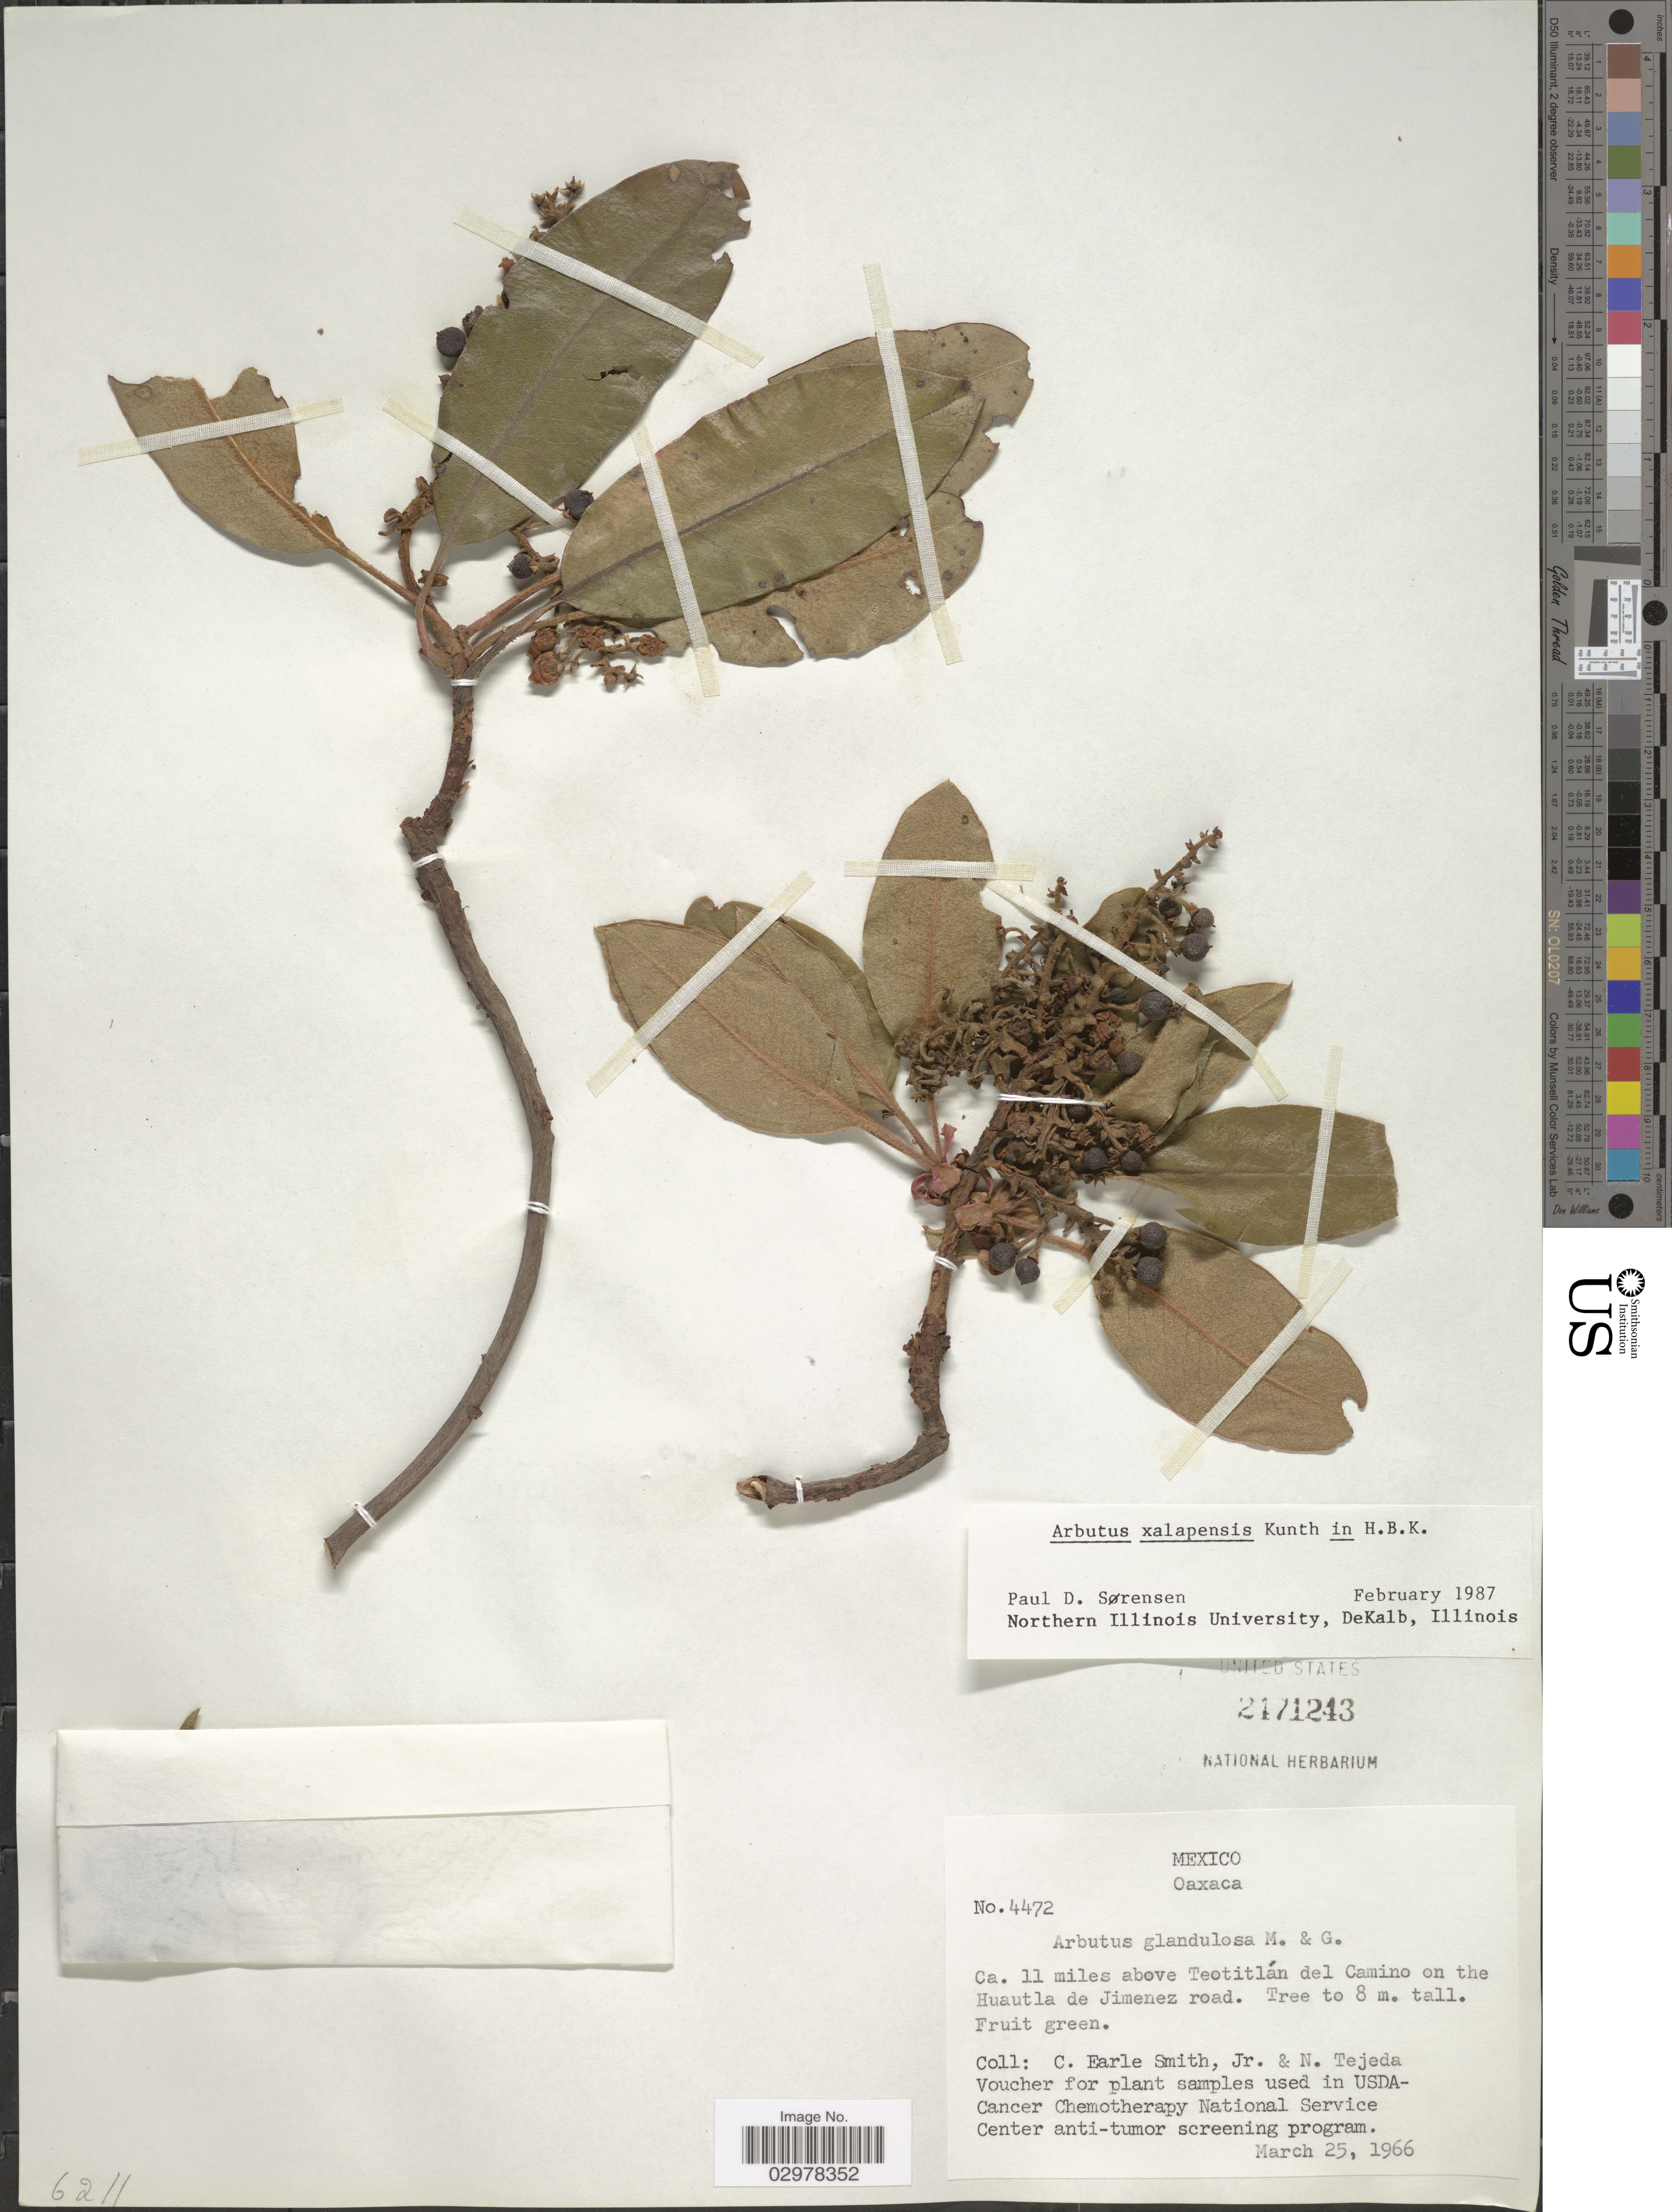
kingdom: Plantae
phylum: Tracheophyta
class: Magnoliopsida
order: Ericales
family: Ericaceae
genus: Arbutus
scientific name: Arbutus xalapensis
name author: Kunth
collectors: C. E. Smith Jr. & N. Tejeda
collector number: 4472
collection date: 1966-03-25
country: Mexico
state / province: Oaxaca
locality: Ca. 11 miles above Teotitlán del Camino on the Huautla de Jimenez road.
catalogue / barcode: US 2171243